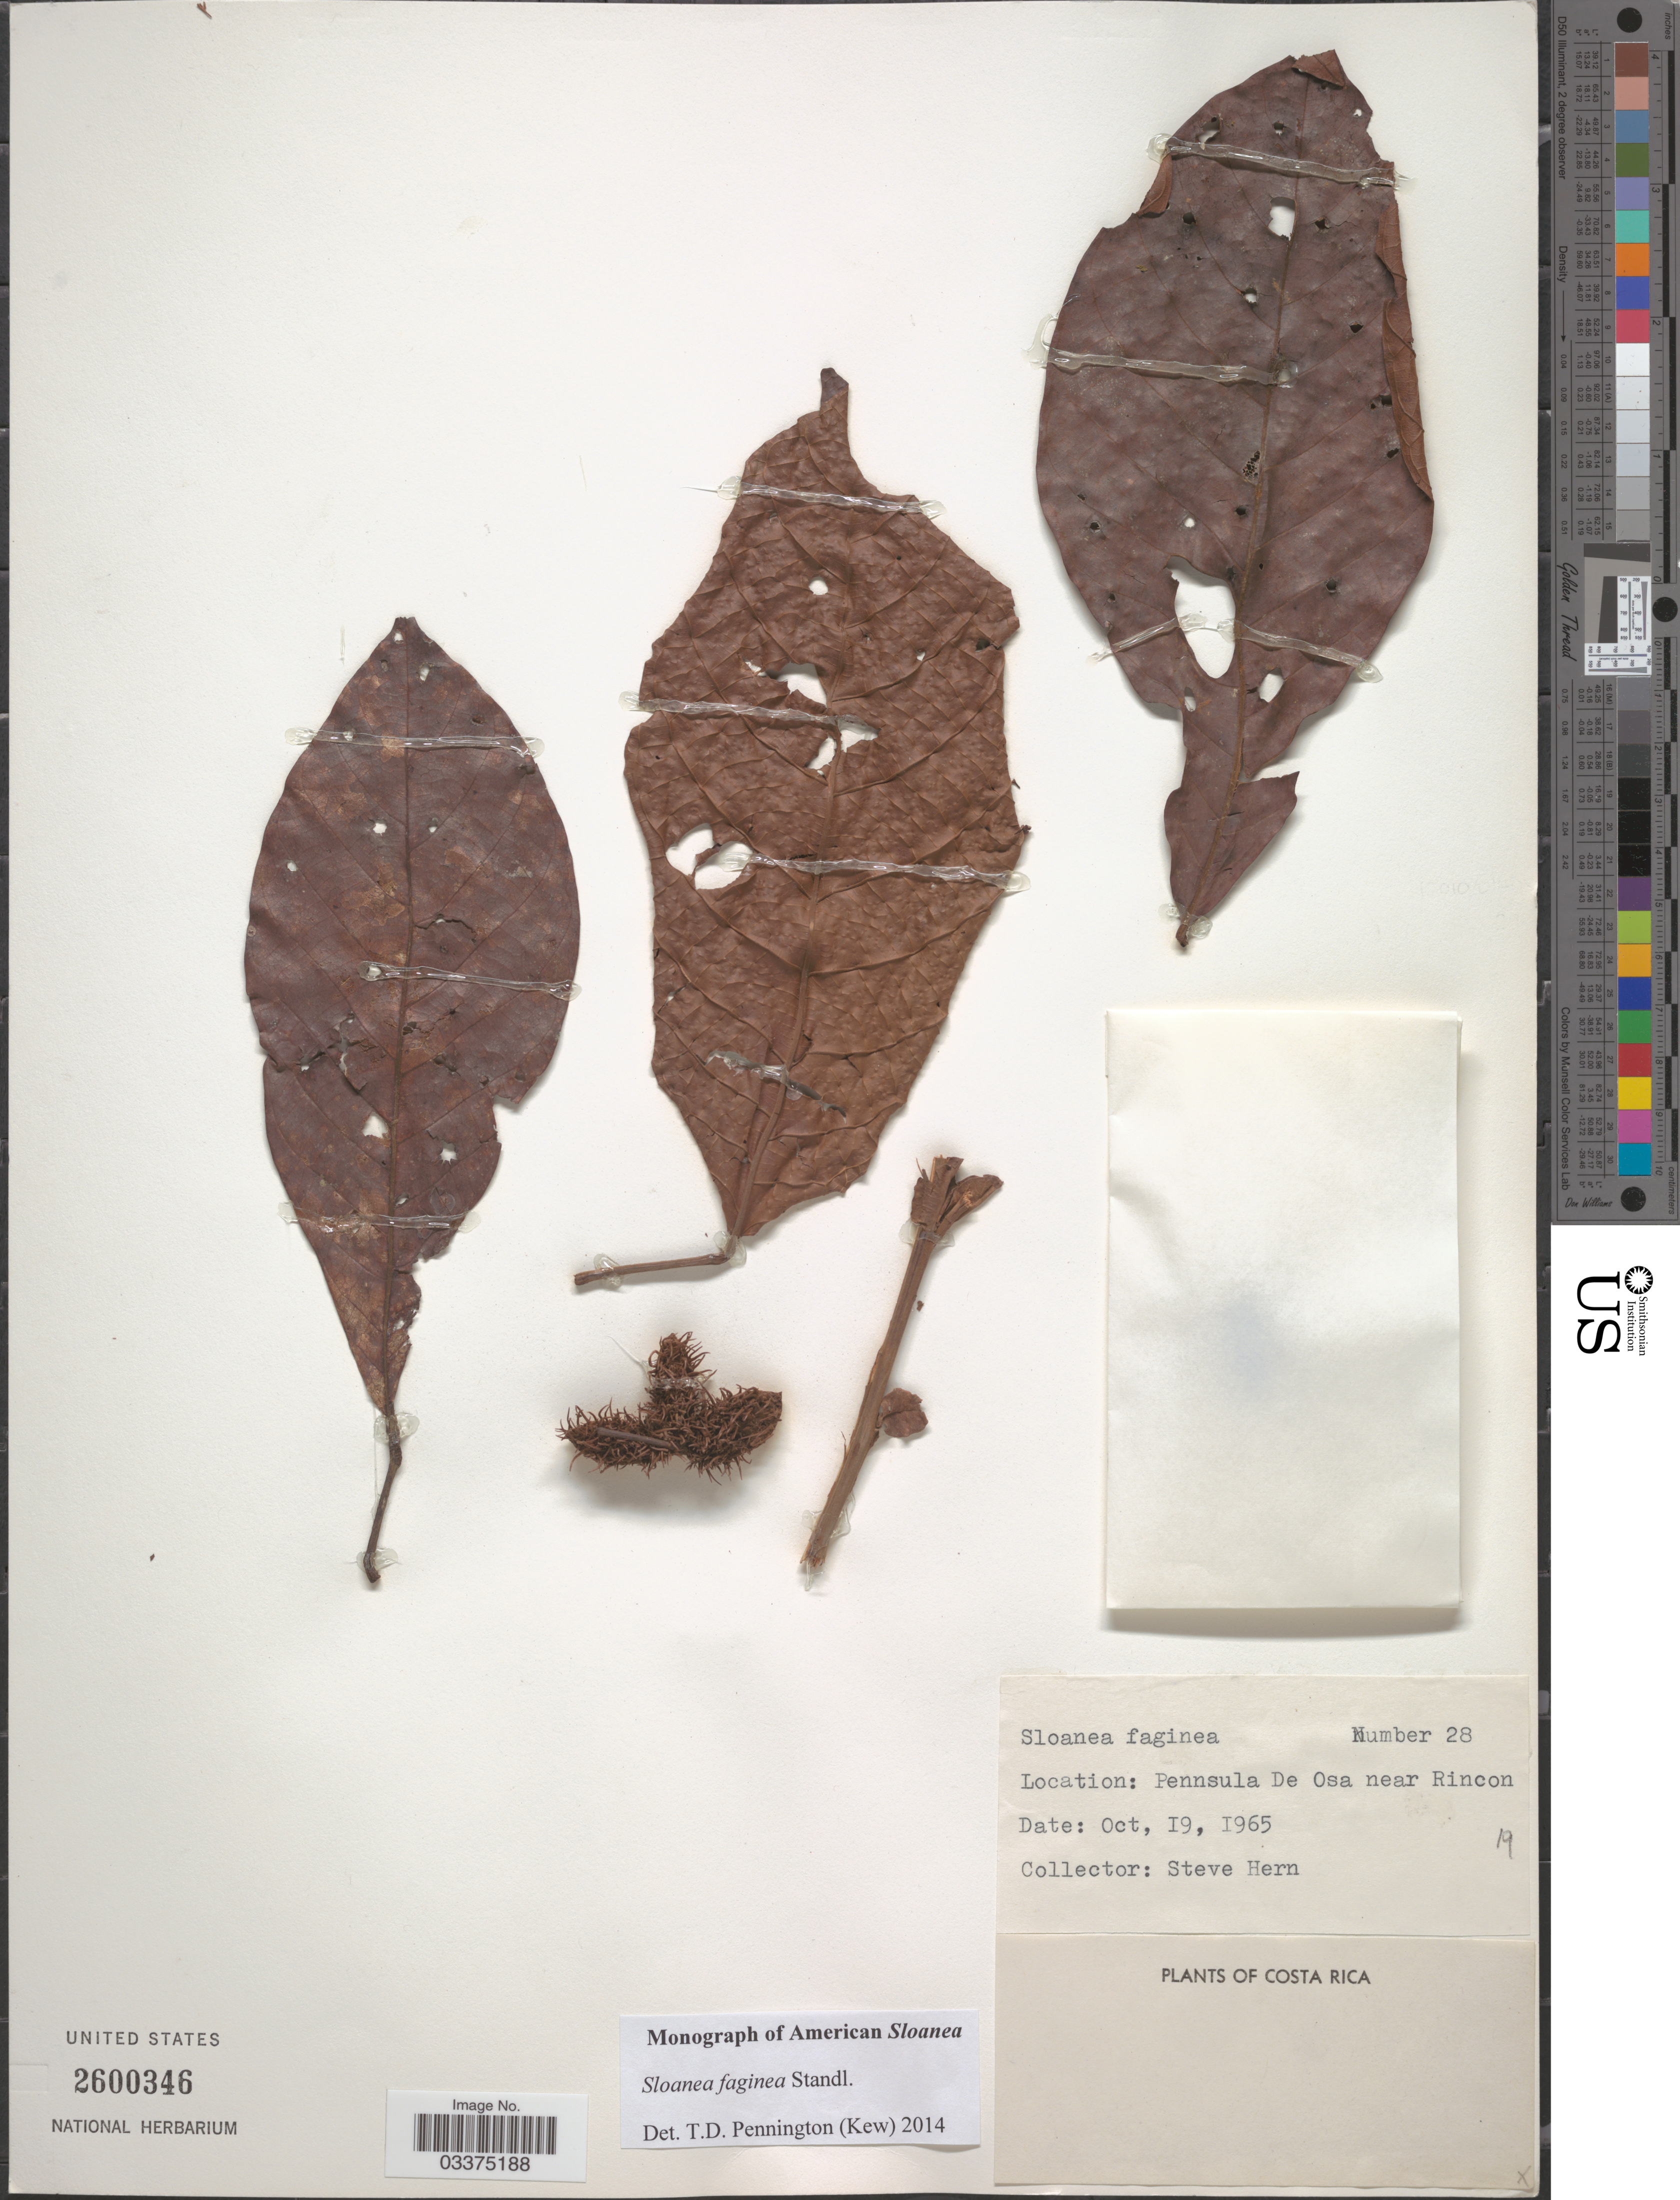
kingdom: Plantae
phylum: Tracheophyta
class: Magnoliopsida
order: Oxalidales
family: Elaeocarpaceae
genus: Sloanea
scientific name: Sloanea faginea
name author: Standl.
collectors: S. Hern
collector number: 28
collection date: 1965-10-19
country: Costa Rica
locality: Peninsula De Osa near Rincon.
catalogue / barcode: US 2600346